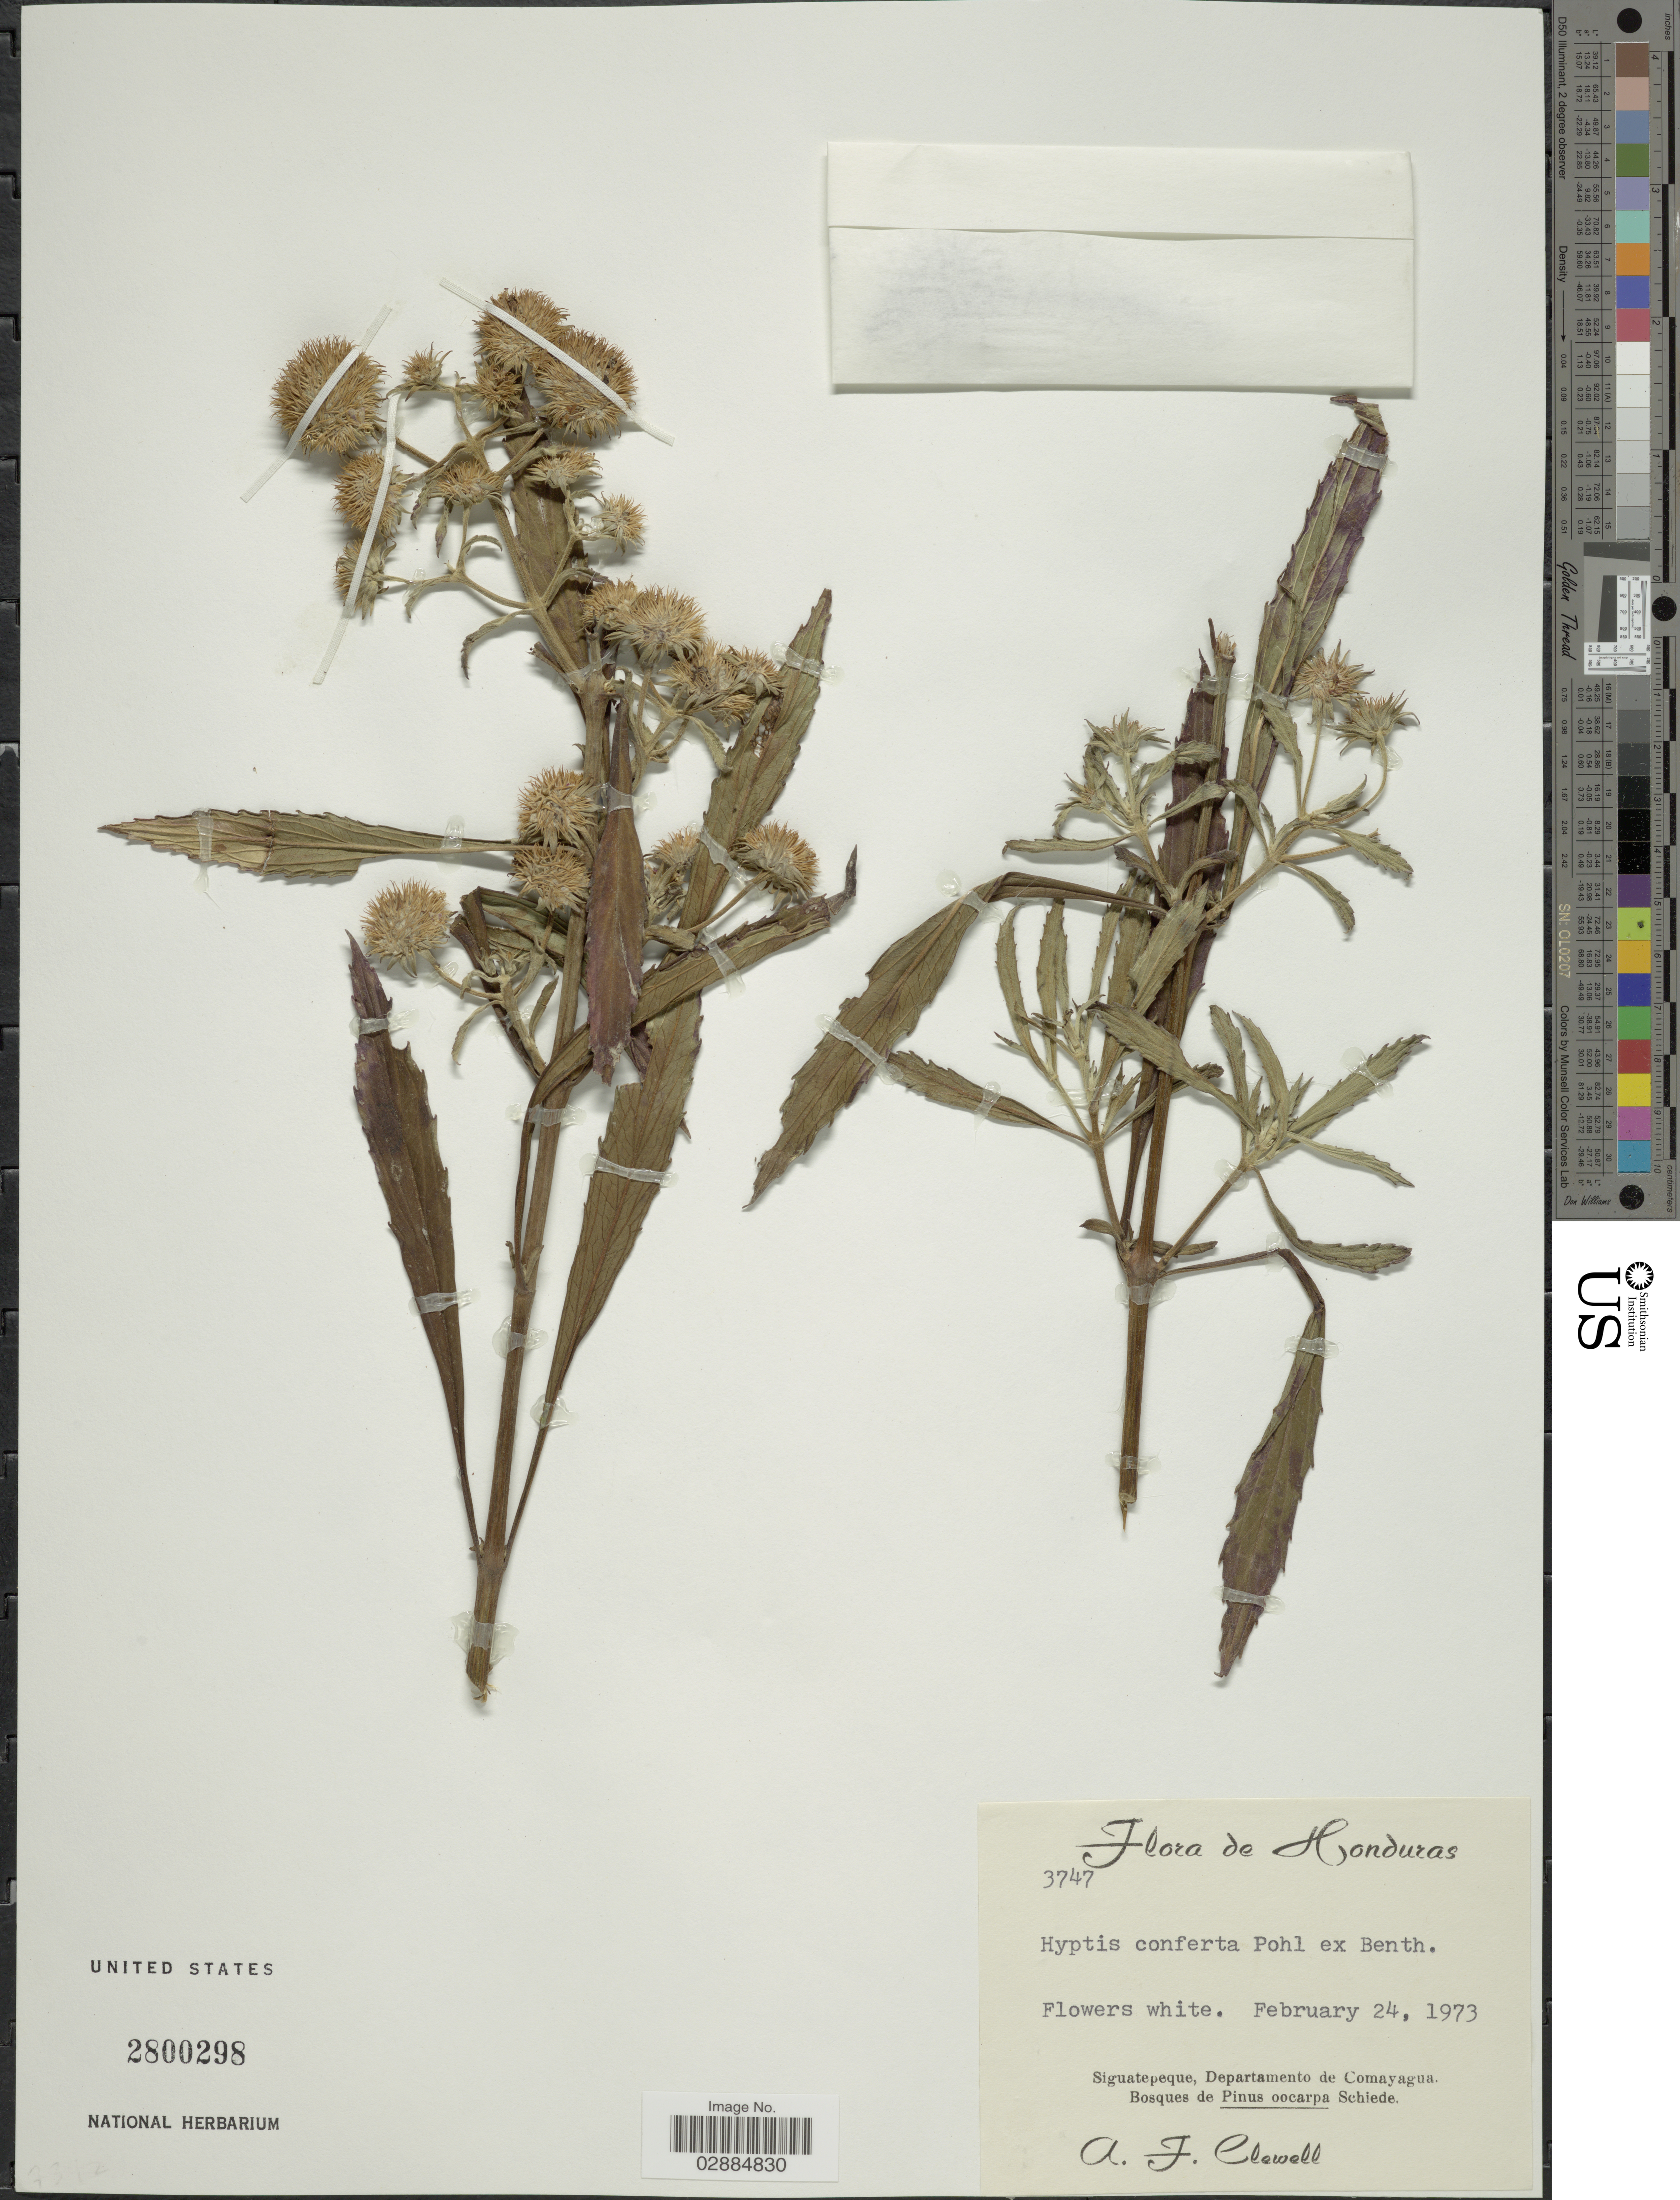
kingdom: Plantae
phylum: Tracheophyta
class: Magnoliopsida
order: Lamiales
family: Lamiaceae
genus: Hyptis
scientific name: Hyptis conferta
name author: Pohl ex Benth.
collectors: A. Clewell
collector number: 3747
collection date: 1973-02-24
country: Honduras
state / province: Comayagua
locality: Siguatepeque, Departamento de Comayagua.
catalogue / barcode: US 2800298